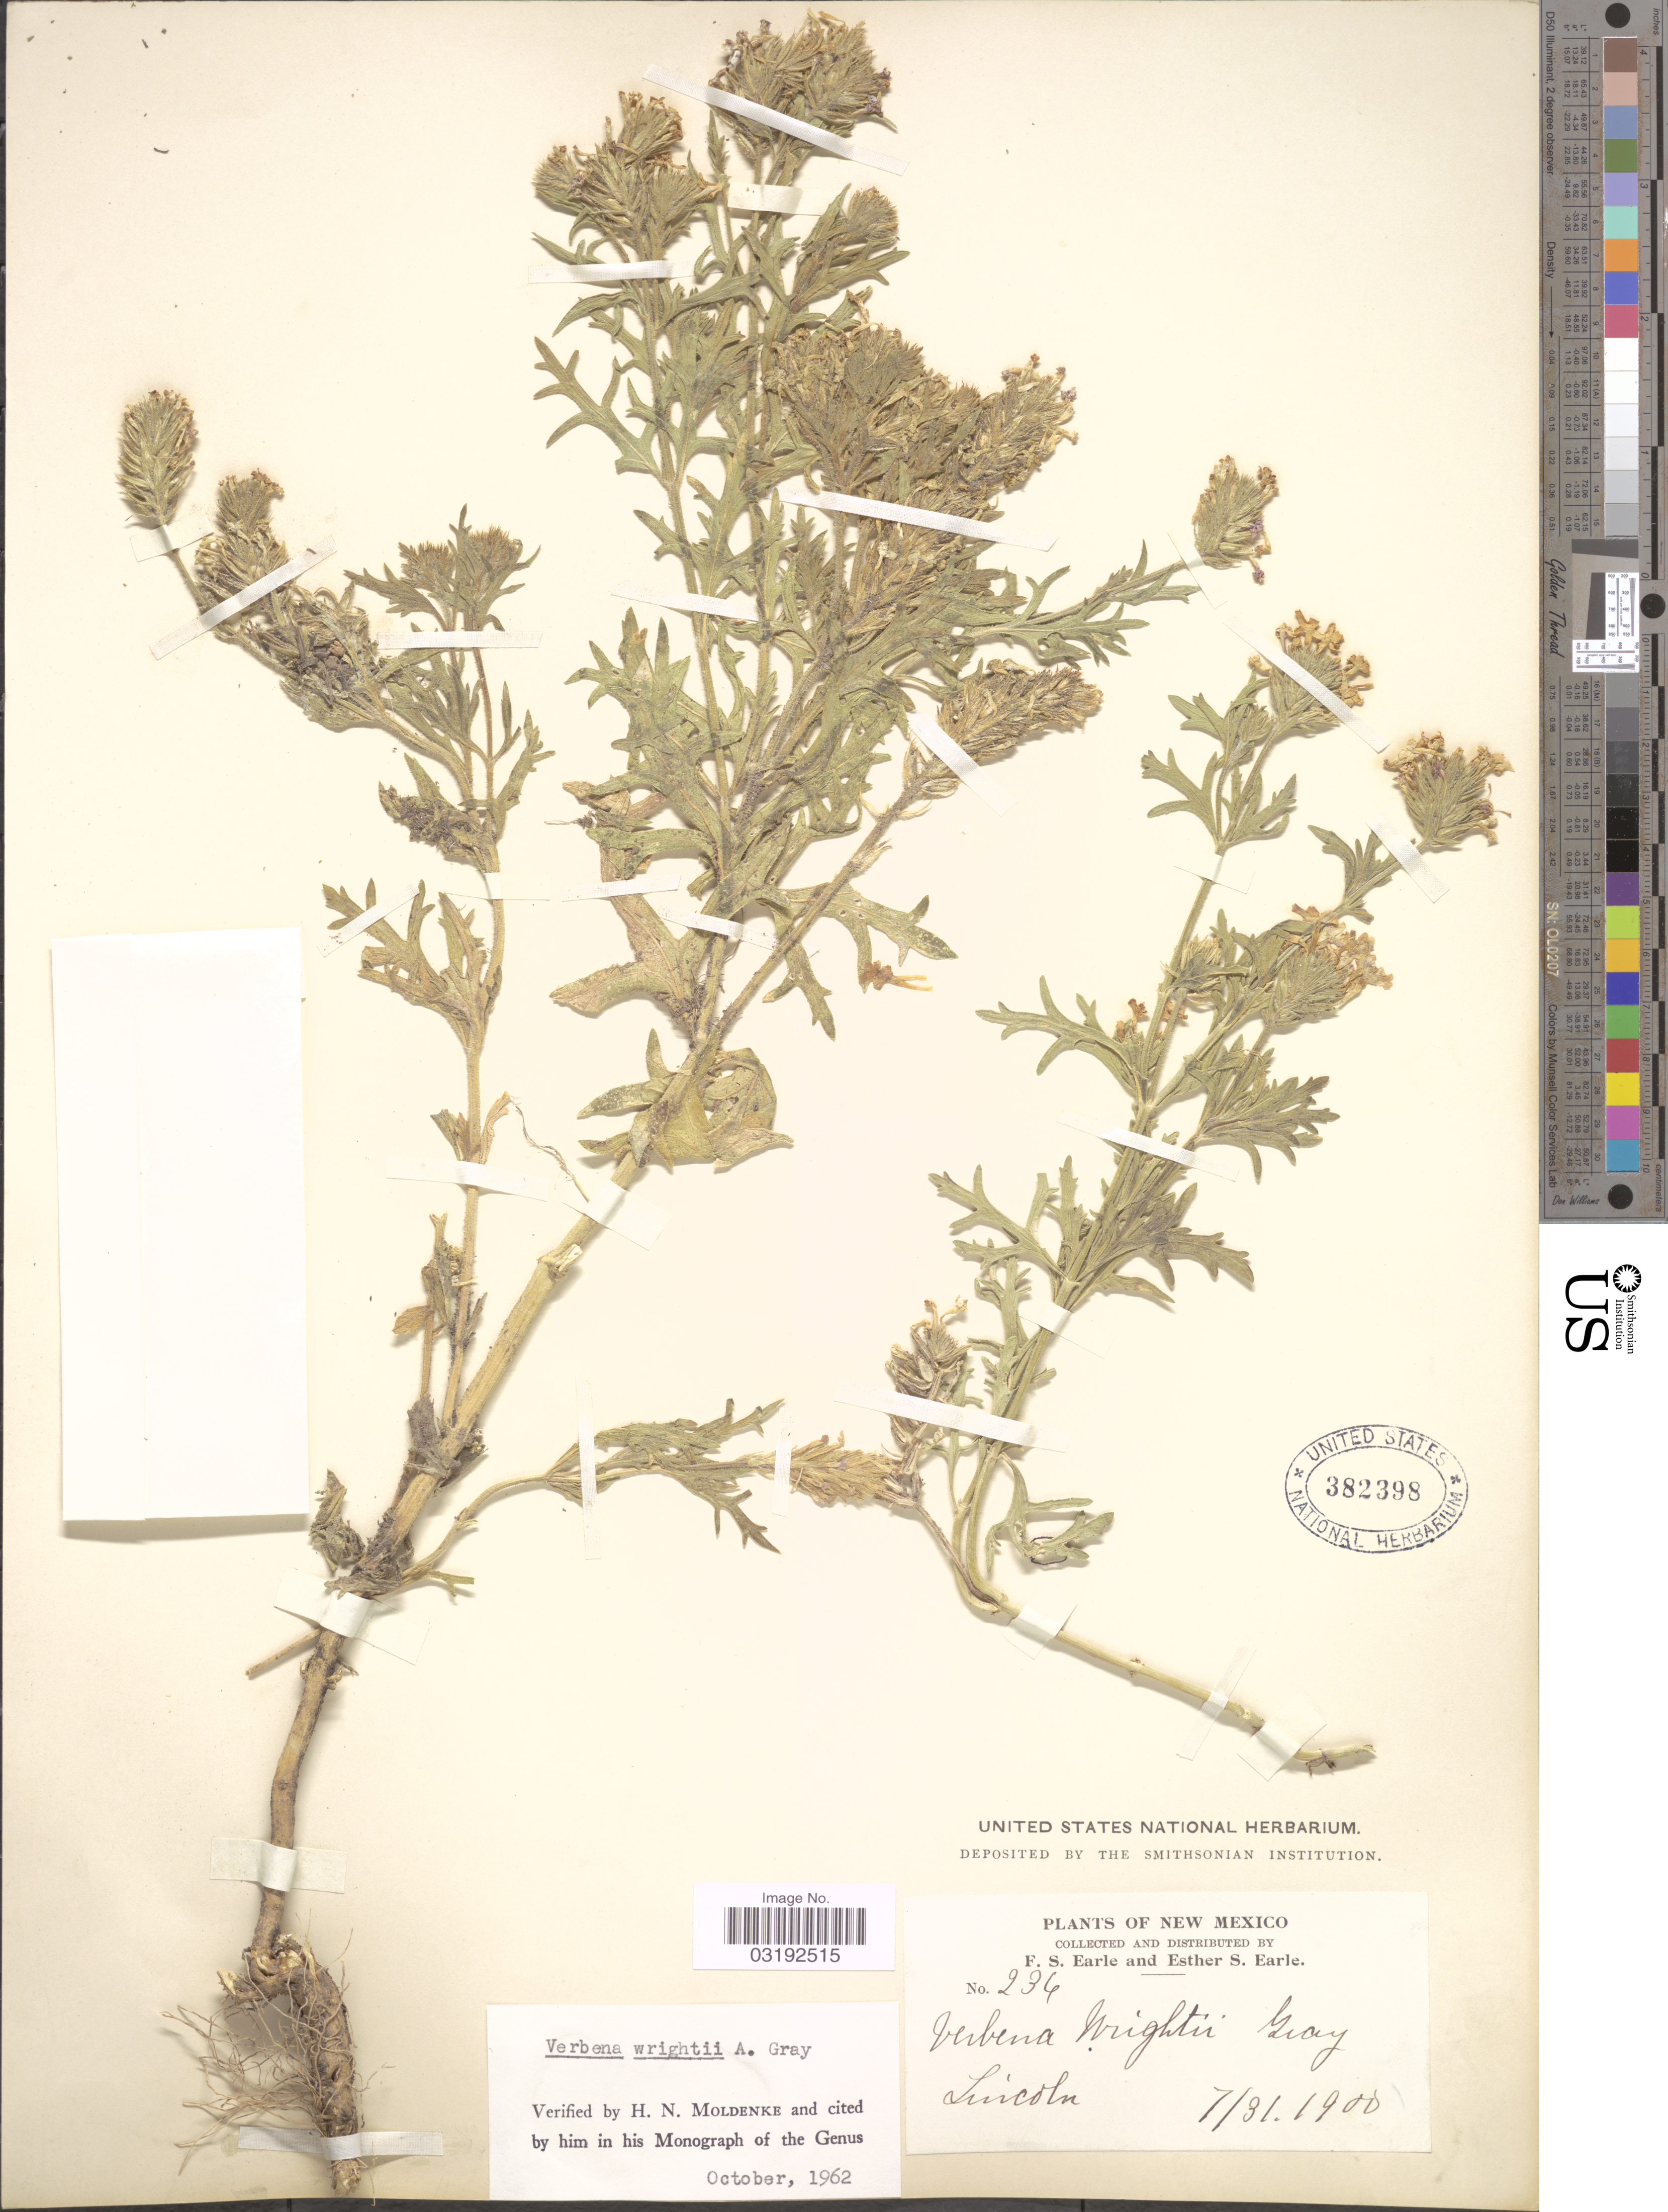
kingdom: Plantae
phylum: Tracheophyta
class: Magnoliopsida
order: Lamiales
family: Verbenaceae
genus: Verbena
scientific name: Verbena wrightii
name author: A. Gray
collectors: F. S. Earle & E. S. Earle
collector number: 236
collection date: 1900-07-31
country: United States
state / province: New Mexico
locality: Lincoln.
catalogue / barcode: US 382398